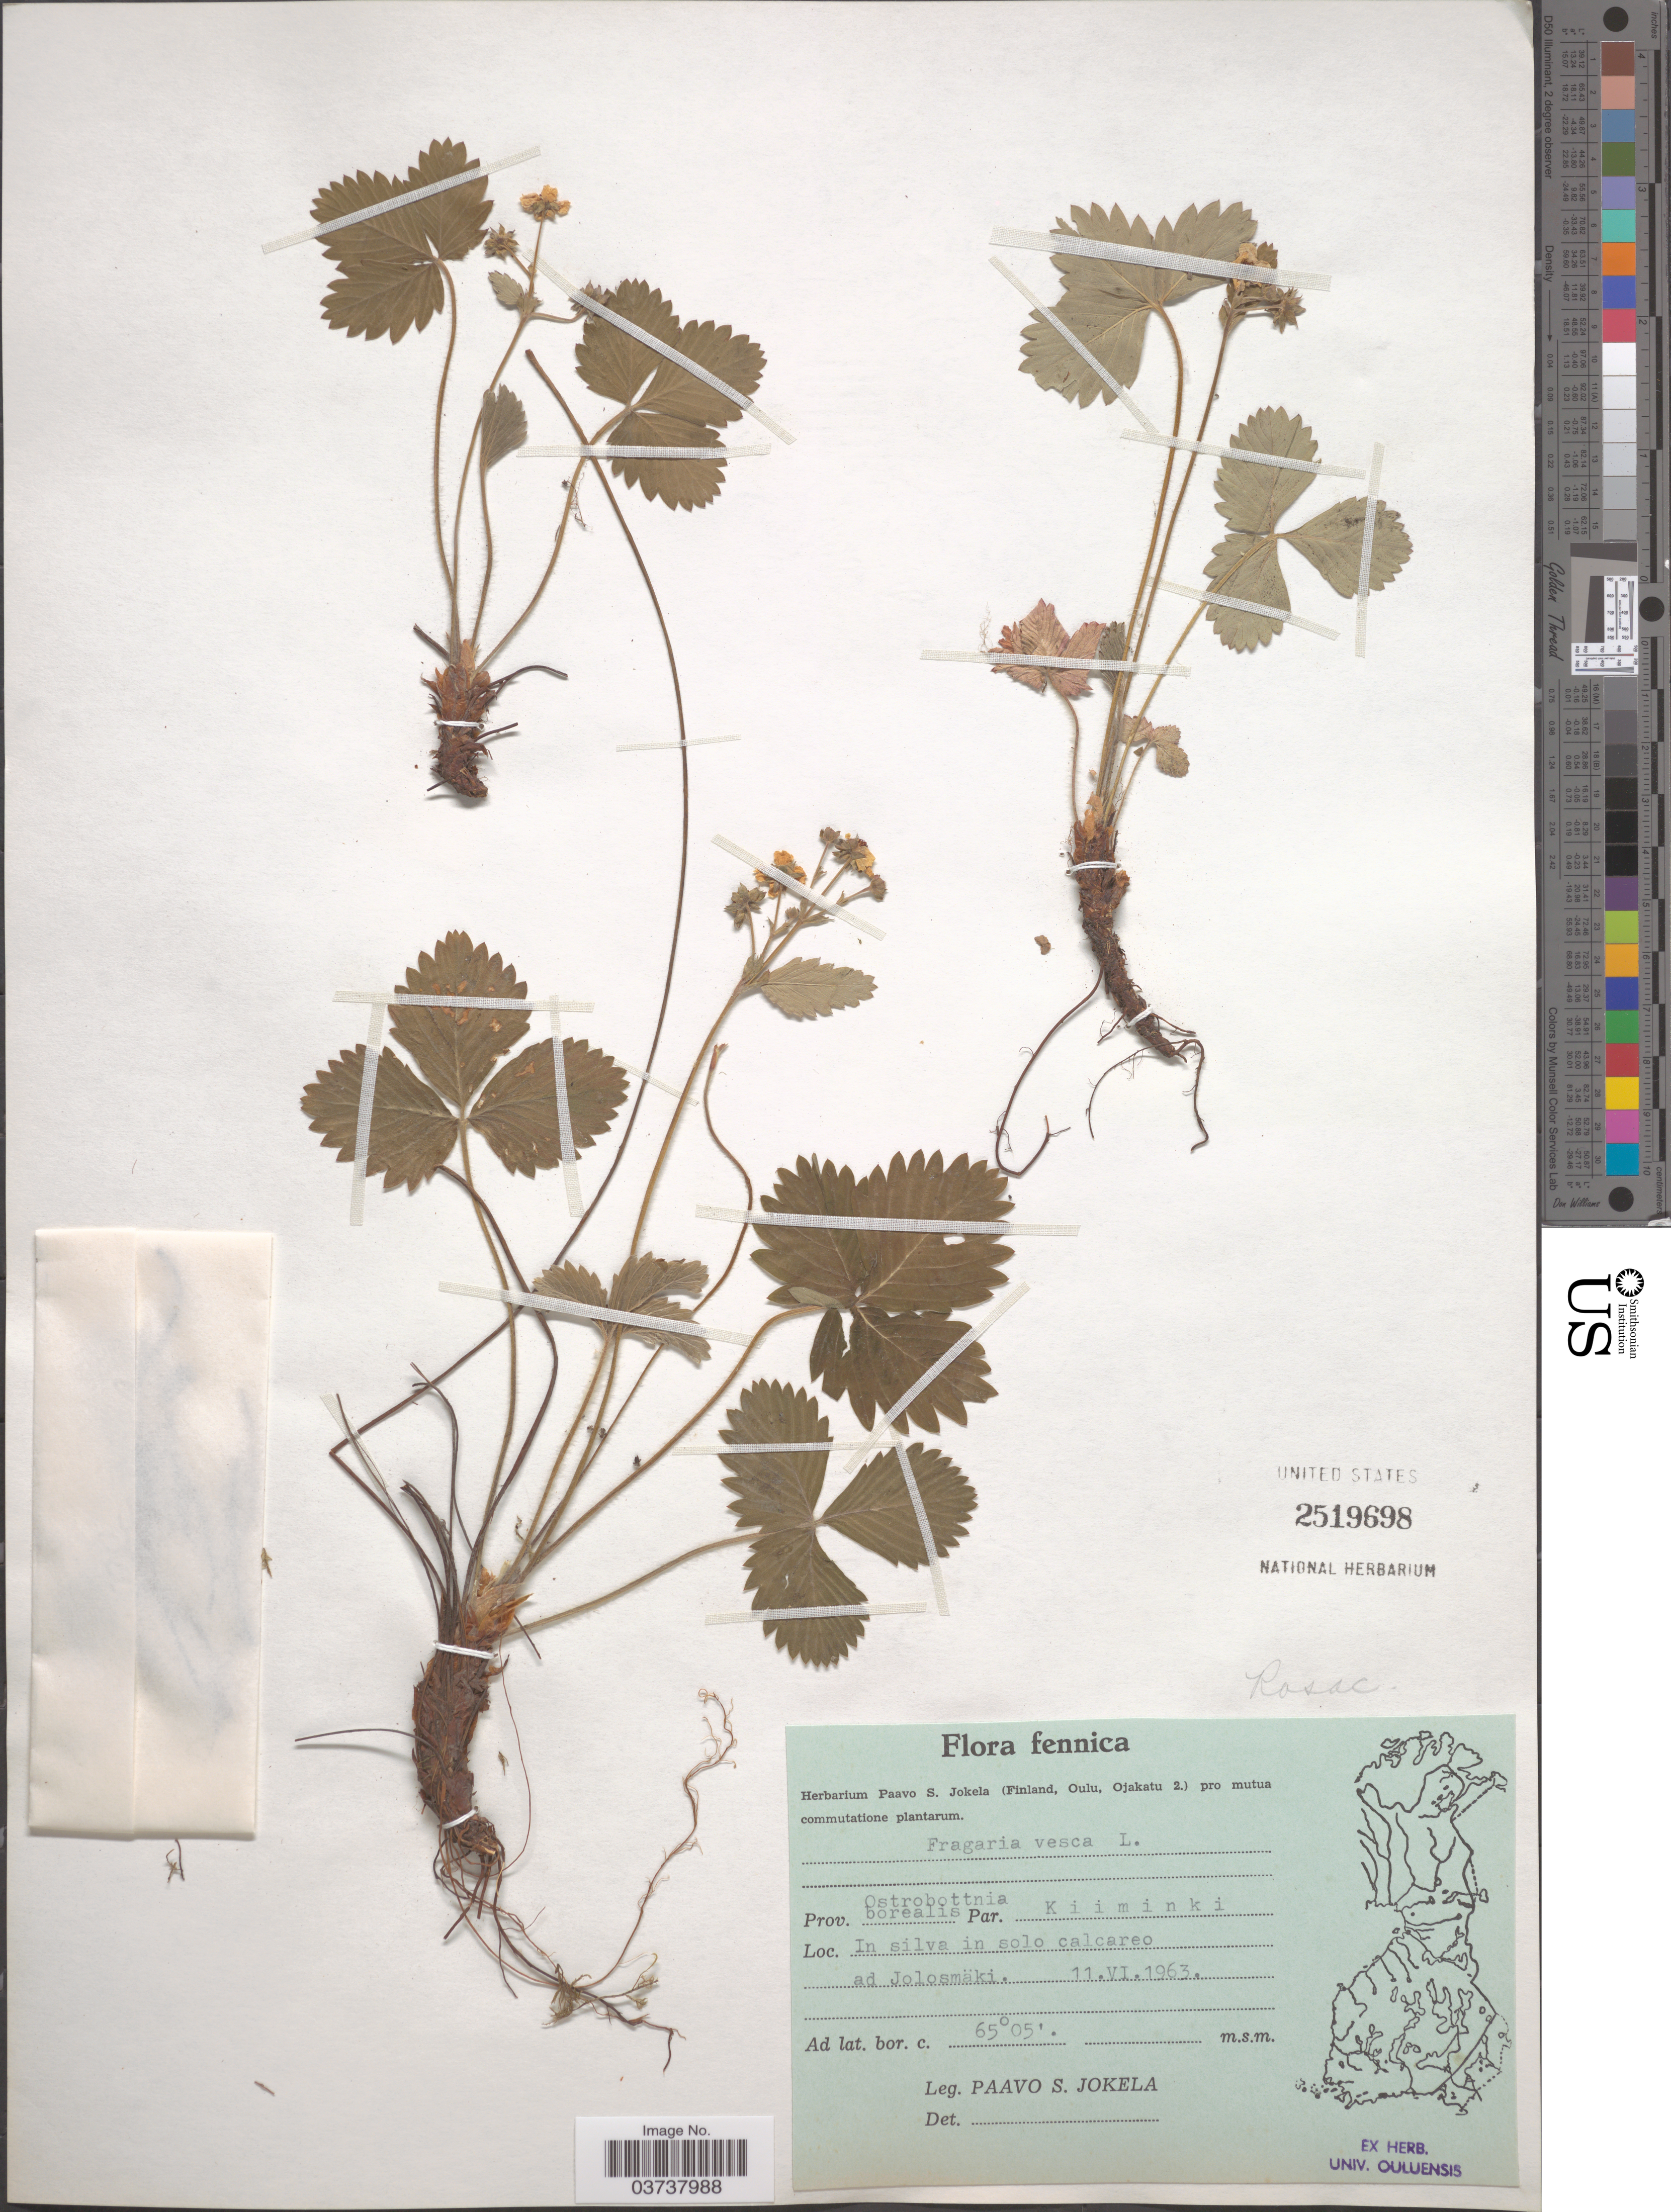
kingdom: Plantae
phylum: Tracheophyta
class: Magnoliopsida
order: Rosales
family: Rosaceae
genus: Fragaria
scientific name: Fragaria vesca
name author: L.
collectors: P. Jokela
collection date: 1963-06-11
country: Finland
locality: Fennica. Prov. Ostrobottnia borealis. Par. Kiiminki. In silva in solo calcareo ad Jolosmäki.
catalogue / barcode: US 2519698